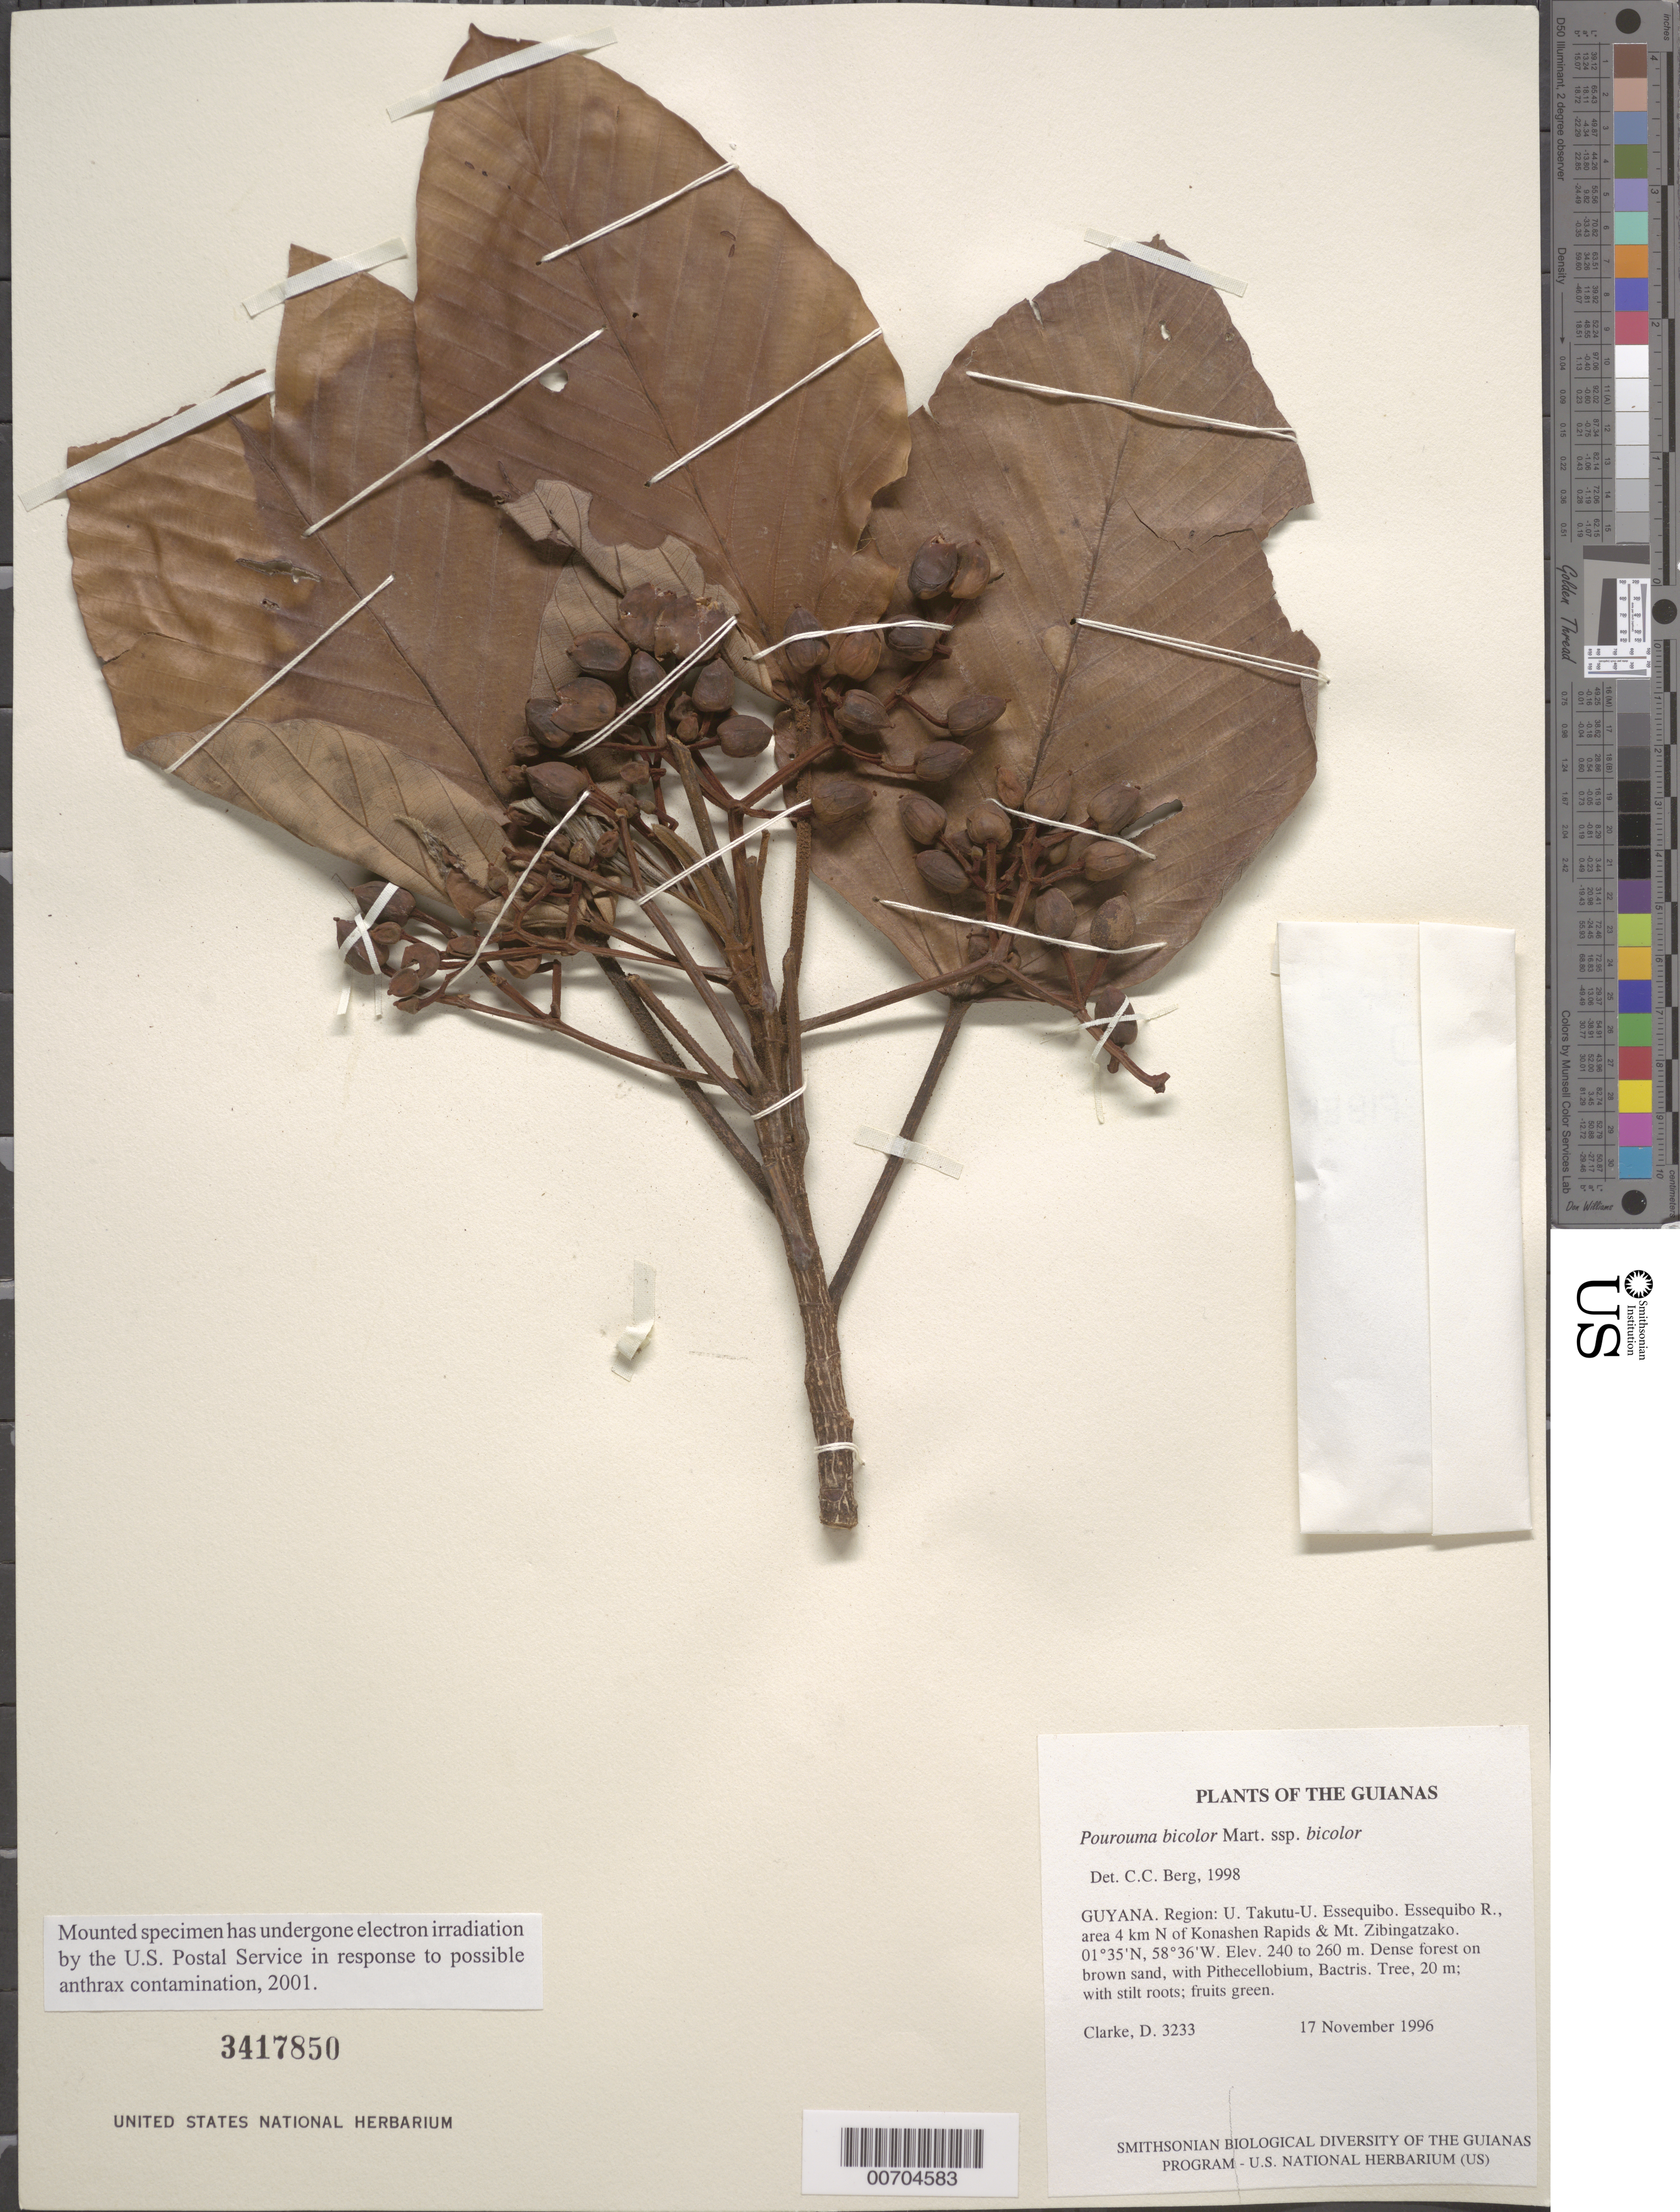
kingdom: Plantae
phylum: Tracheophyta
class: Magnoliopsida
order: Rosales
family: Urticaceae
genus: Pourouma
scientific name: Pourouma bicolor subsp. bicolor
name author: Mart.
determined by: Berg, C. C.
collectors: H. D. Clarke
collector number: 3233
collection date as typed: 17 November 1996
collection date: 1996-11-17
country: Guyana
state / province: U. Takutu-U. Essequibo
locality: Essequibo R., area 4 km N of Konashen Rapids & Mt. Zibingatzako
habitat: Dense forest on brown sand, with Pithecellobium, Bactris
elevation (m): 240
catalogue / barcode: US 3417850